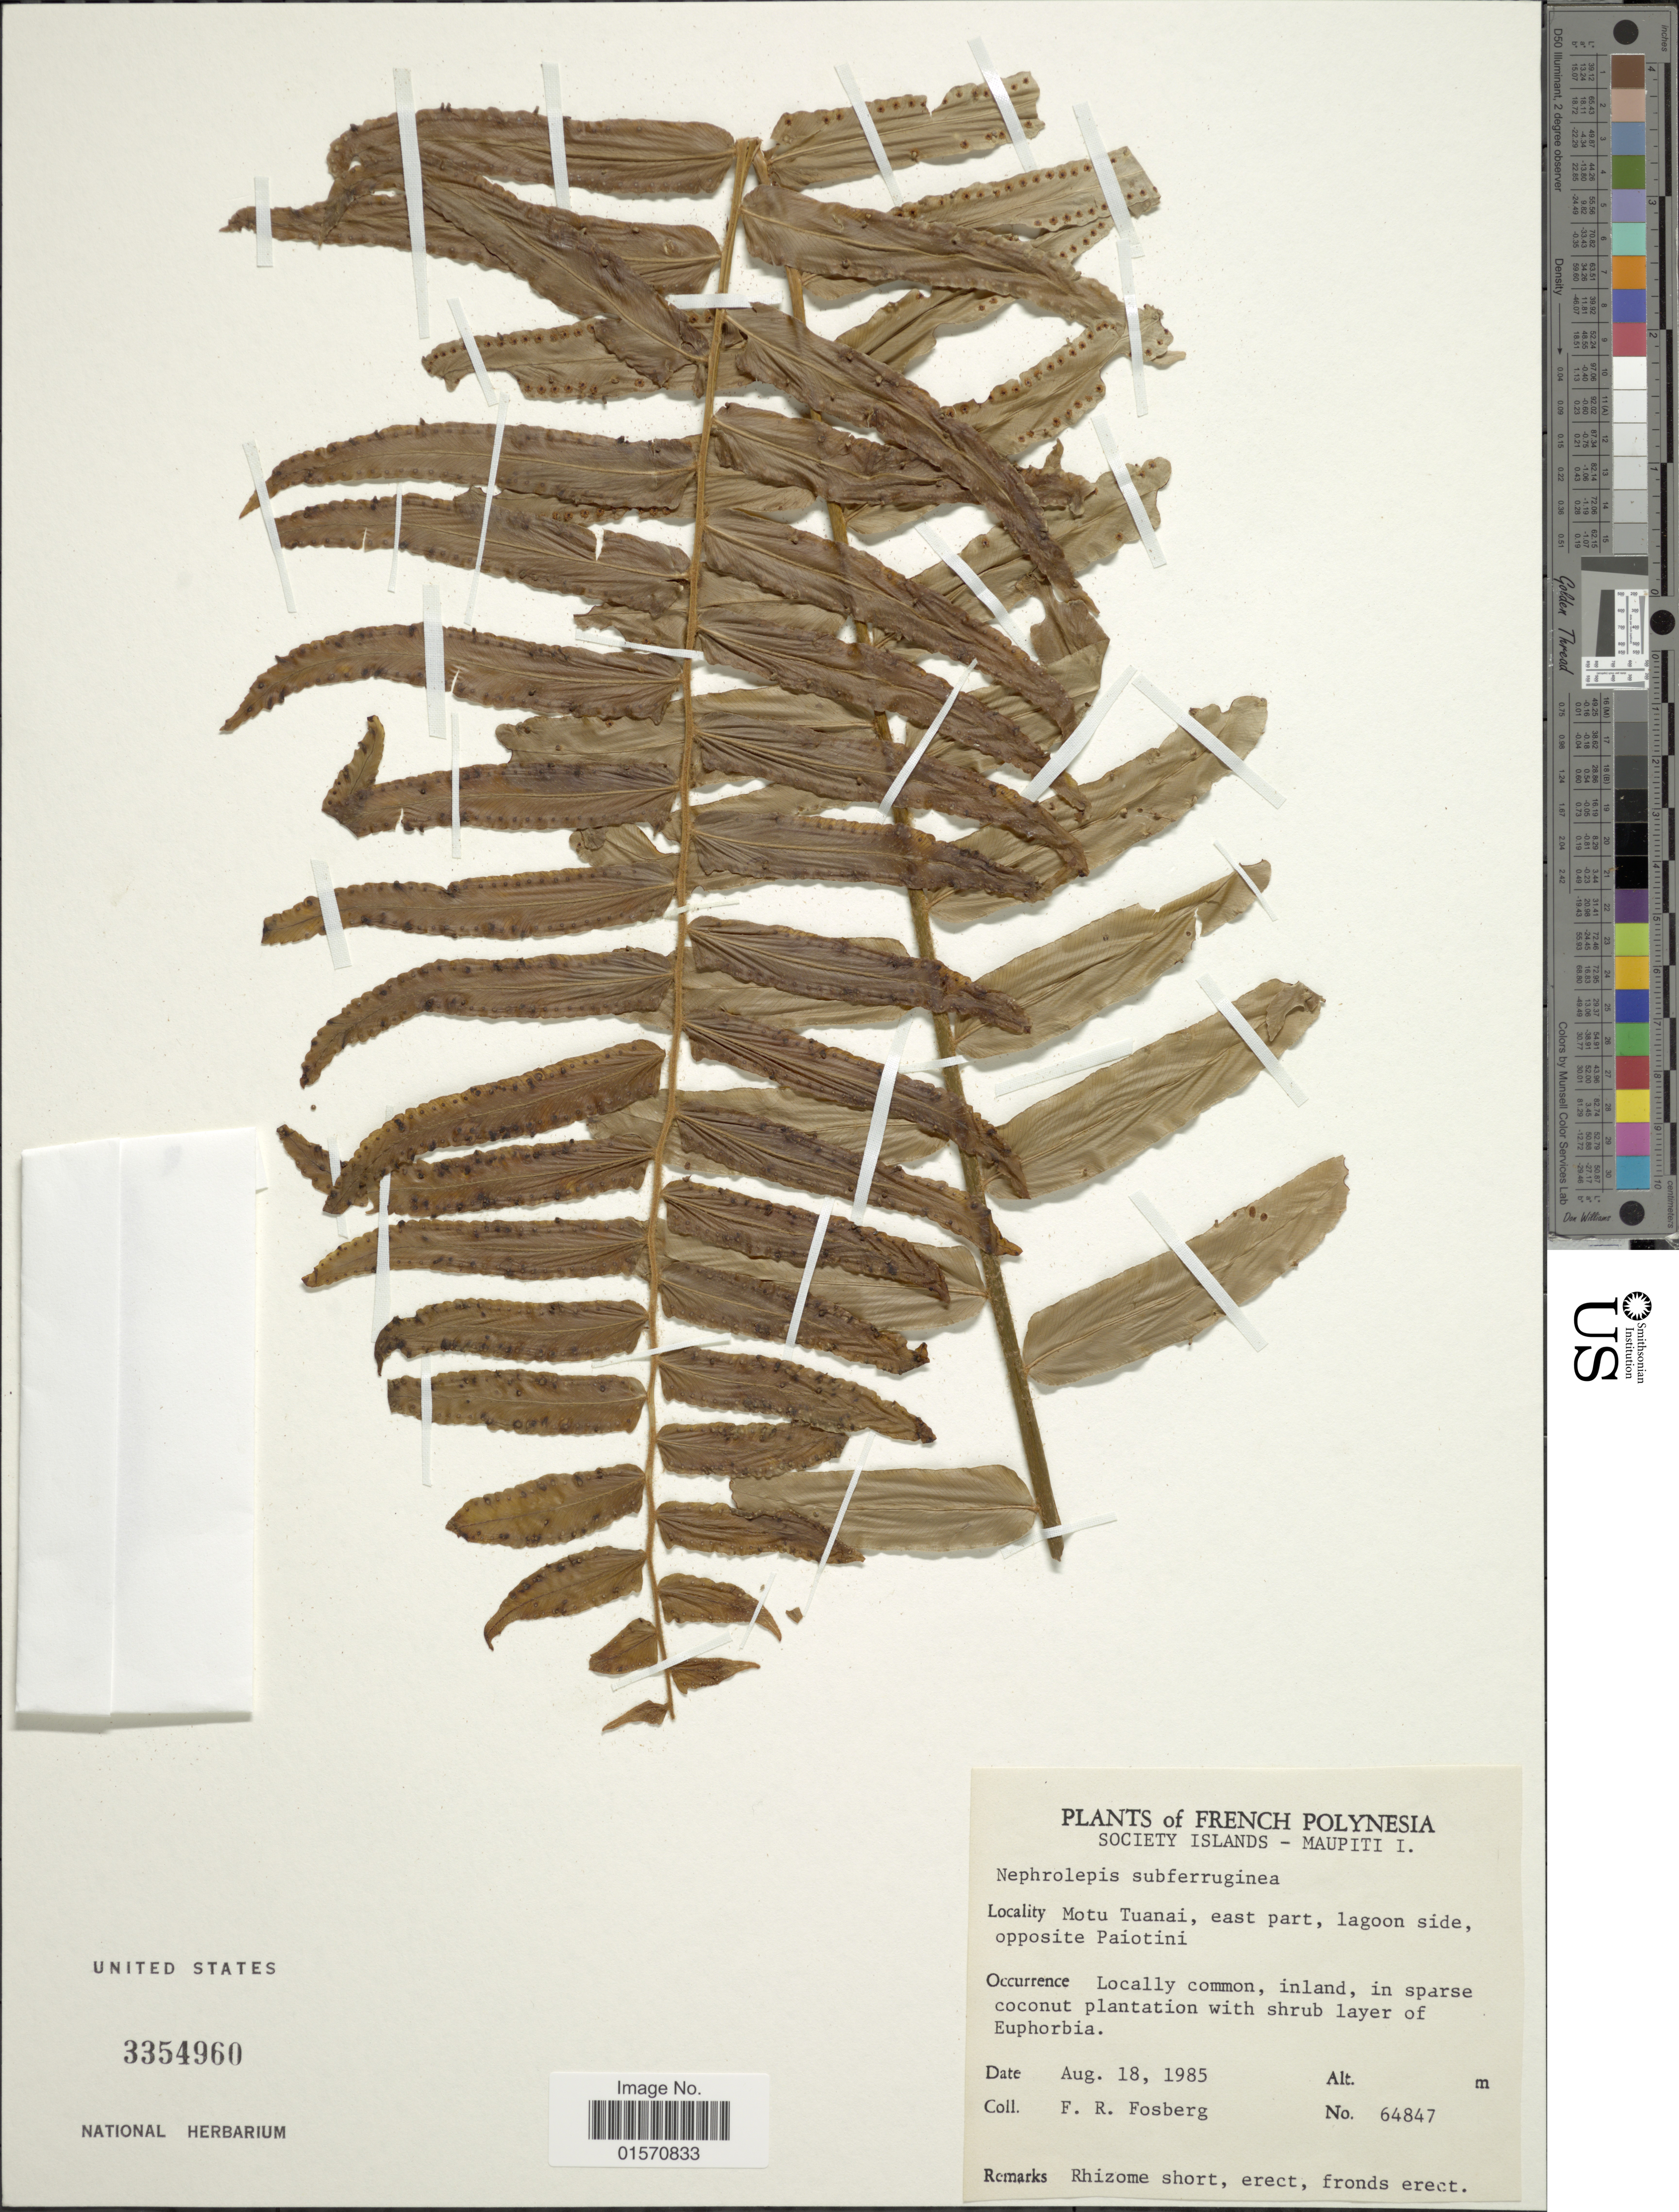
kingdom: Plantae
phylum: Tracheophyta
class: Polypodiopsida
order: Polypodiales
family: Nephrolepidaceae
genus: Nephrolepis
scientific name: Nephrolepis biserrata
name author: (Sw.) Schott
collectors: F. R. Fosberg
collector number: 64847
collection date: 1985-08-18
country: French Polynesia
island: Maupiti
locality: Society Islands - Maupiti I. Motu Tuanai, east part, lagoon side, opposite Paiotini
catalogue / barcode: US 3354960